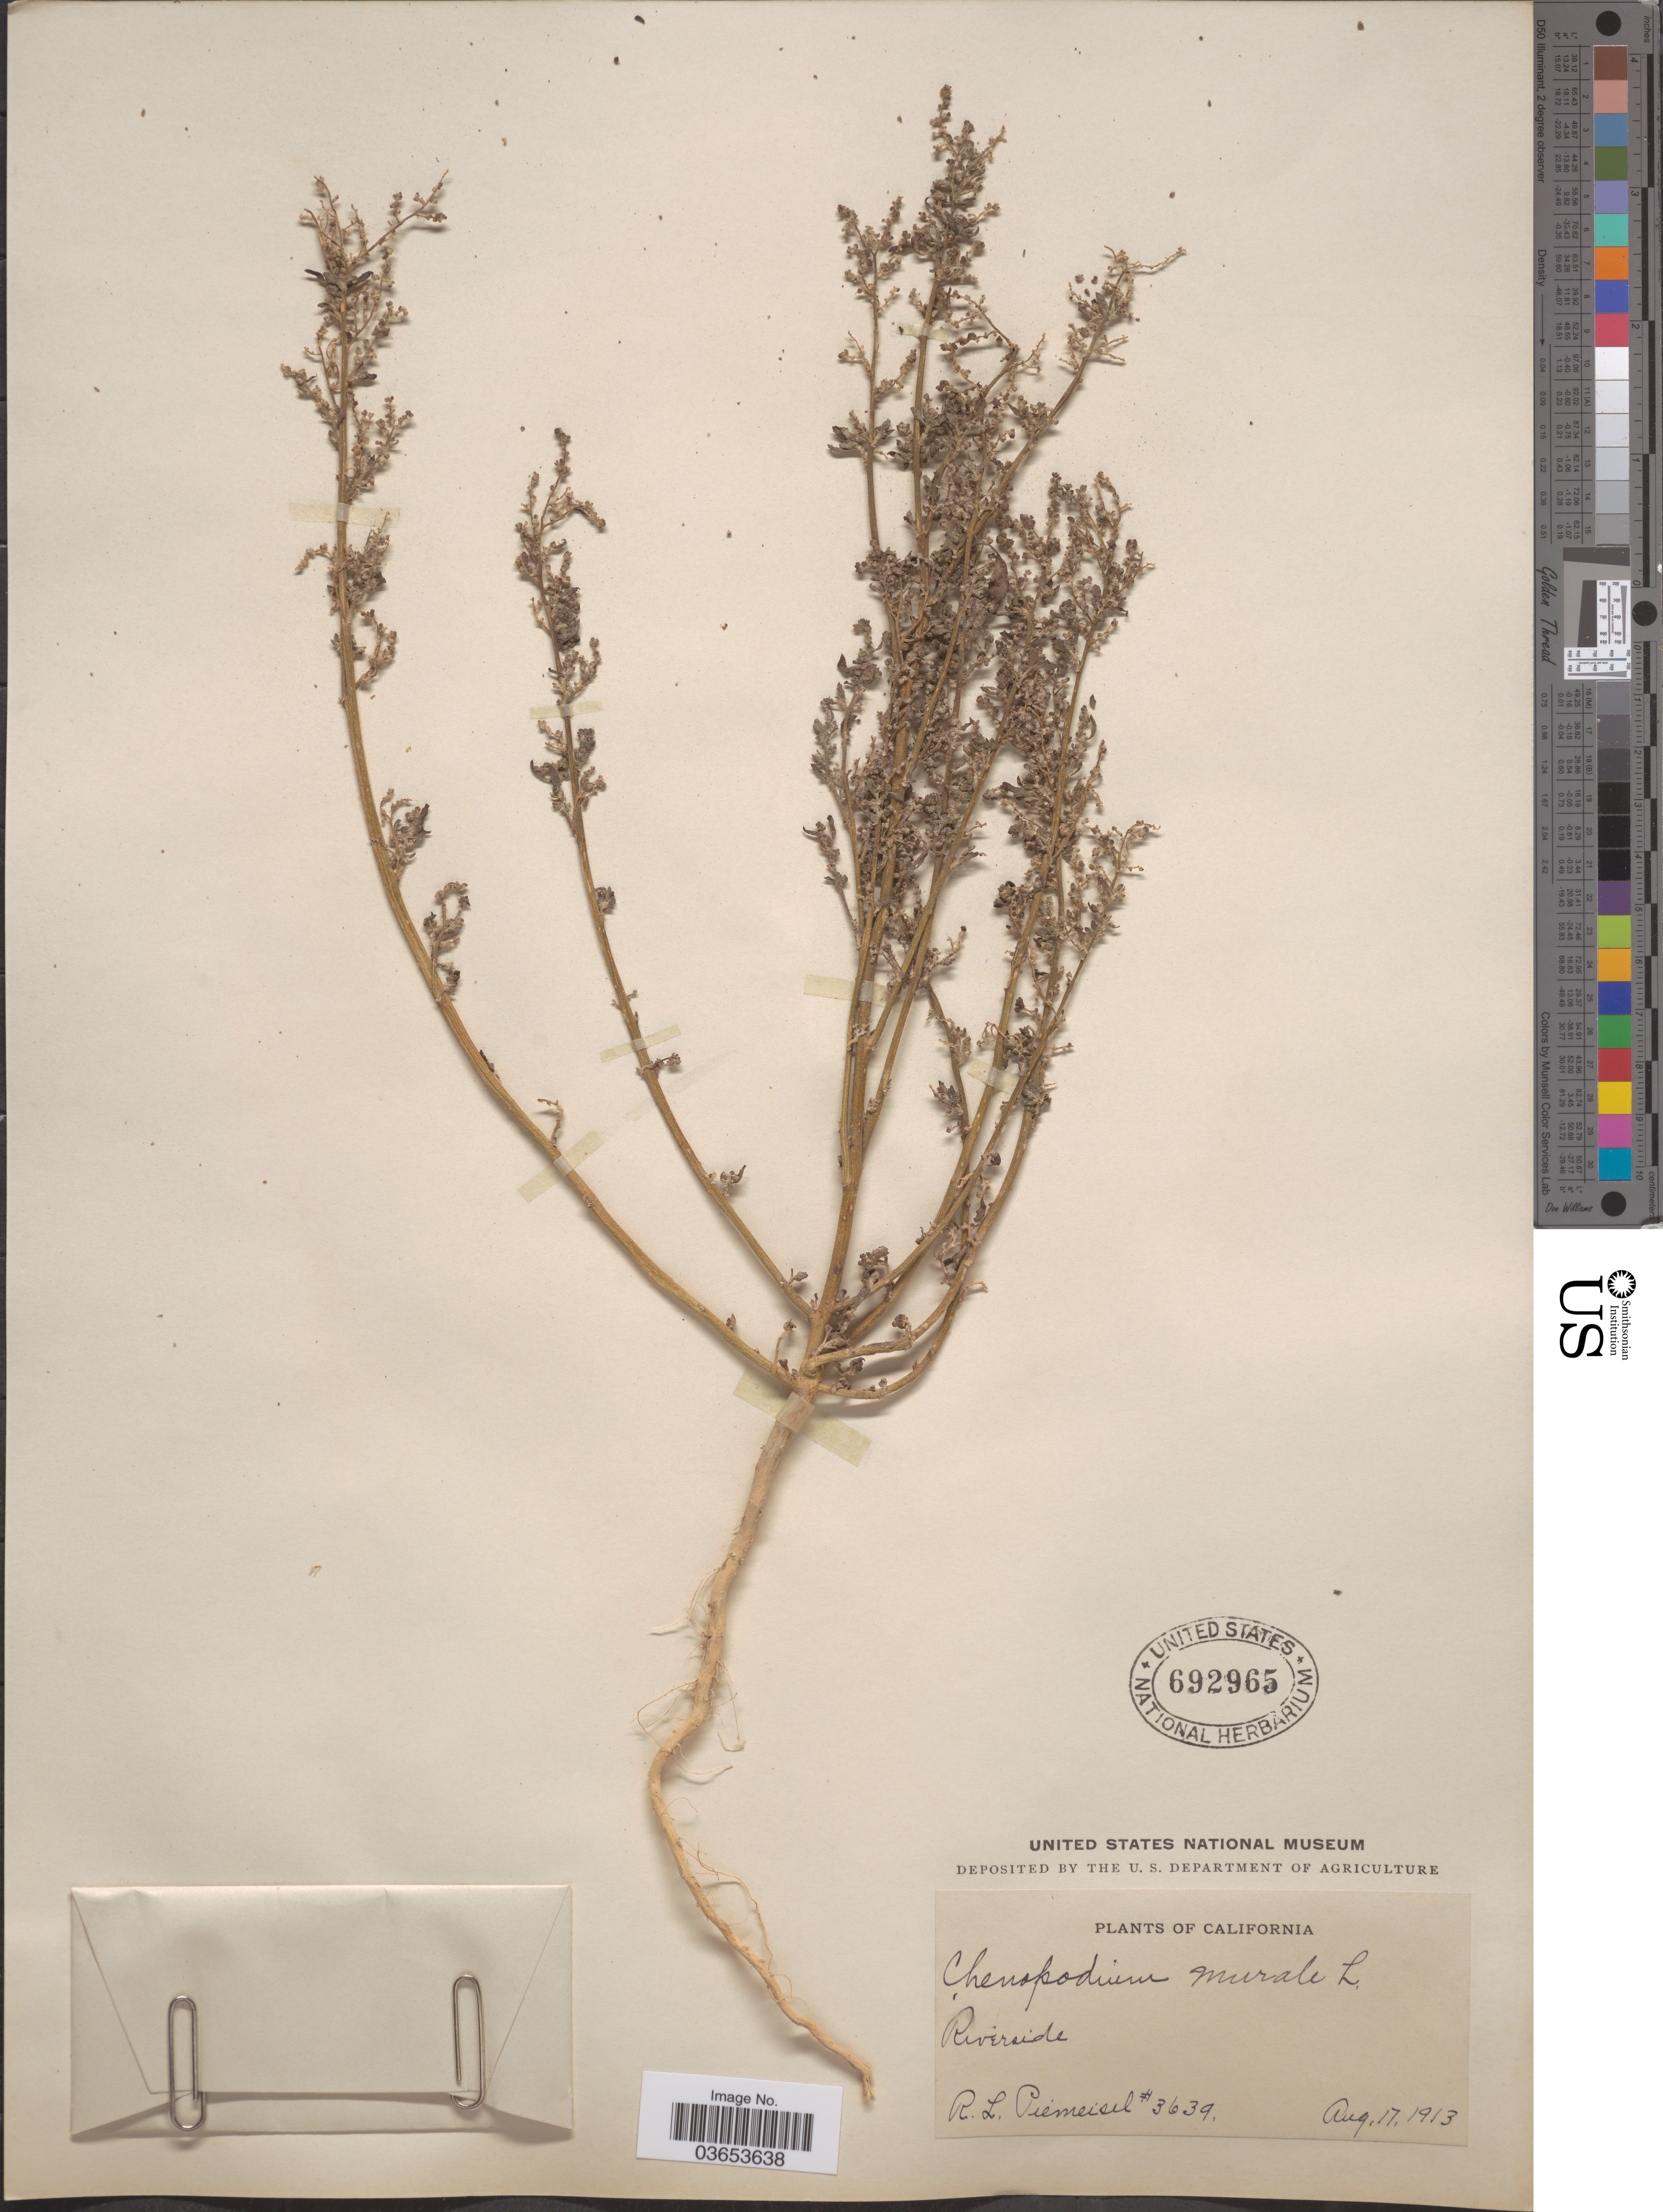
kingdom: Plantae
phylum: Tracheophyta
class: Magnoliopsida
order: Caryophyllales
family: Amaranthaceae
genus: Chenopodium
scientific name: Chenopodium murale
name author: L.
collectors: R. L. Piemeisel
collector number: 3639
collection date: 1913-08-17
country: United States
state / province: California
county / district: Riverside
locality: Riverside.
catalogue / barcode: US 692965